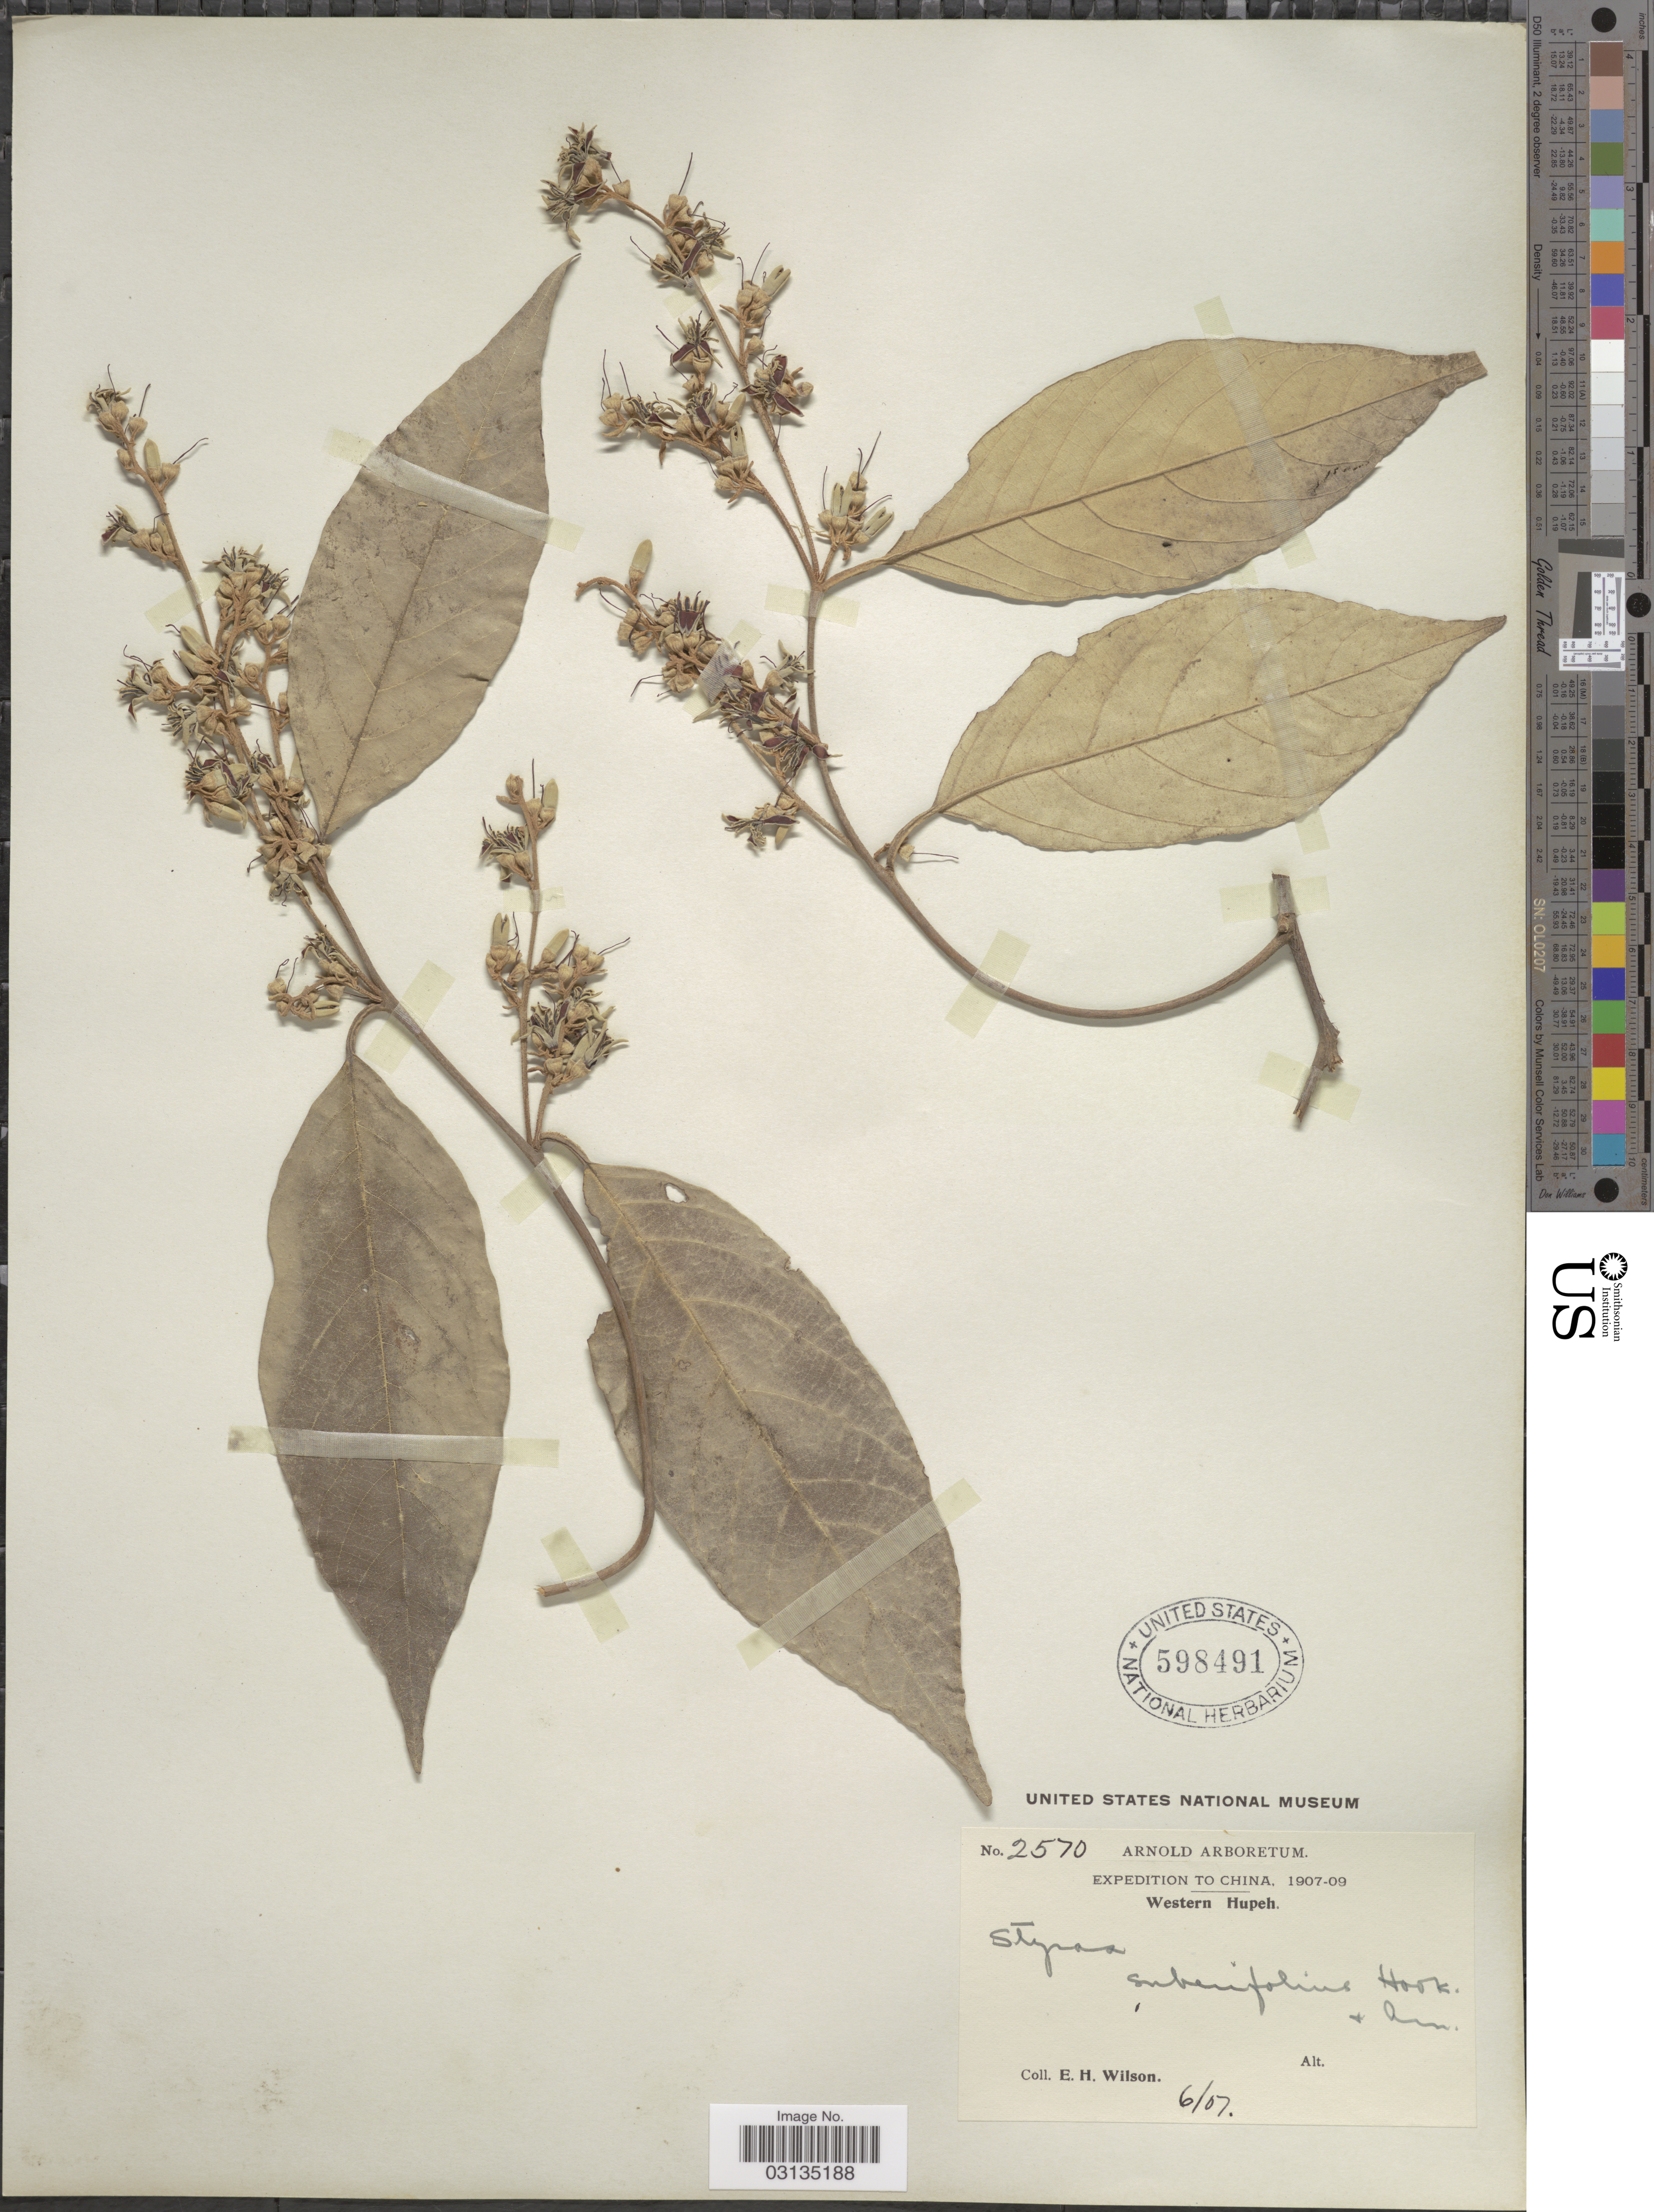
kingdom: Plantae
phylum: Tracheophyta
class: Magnoliopsida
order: Ericales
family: Styracaceae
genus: Styrax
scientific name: Styrax suberifolius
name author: Hook. & Arn.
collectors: E. Wilson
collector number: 2570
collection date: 1907-06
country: China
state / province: Hubei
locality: Western Hupeh.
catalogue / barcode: US 598491